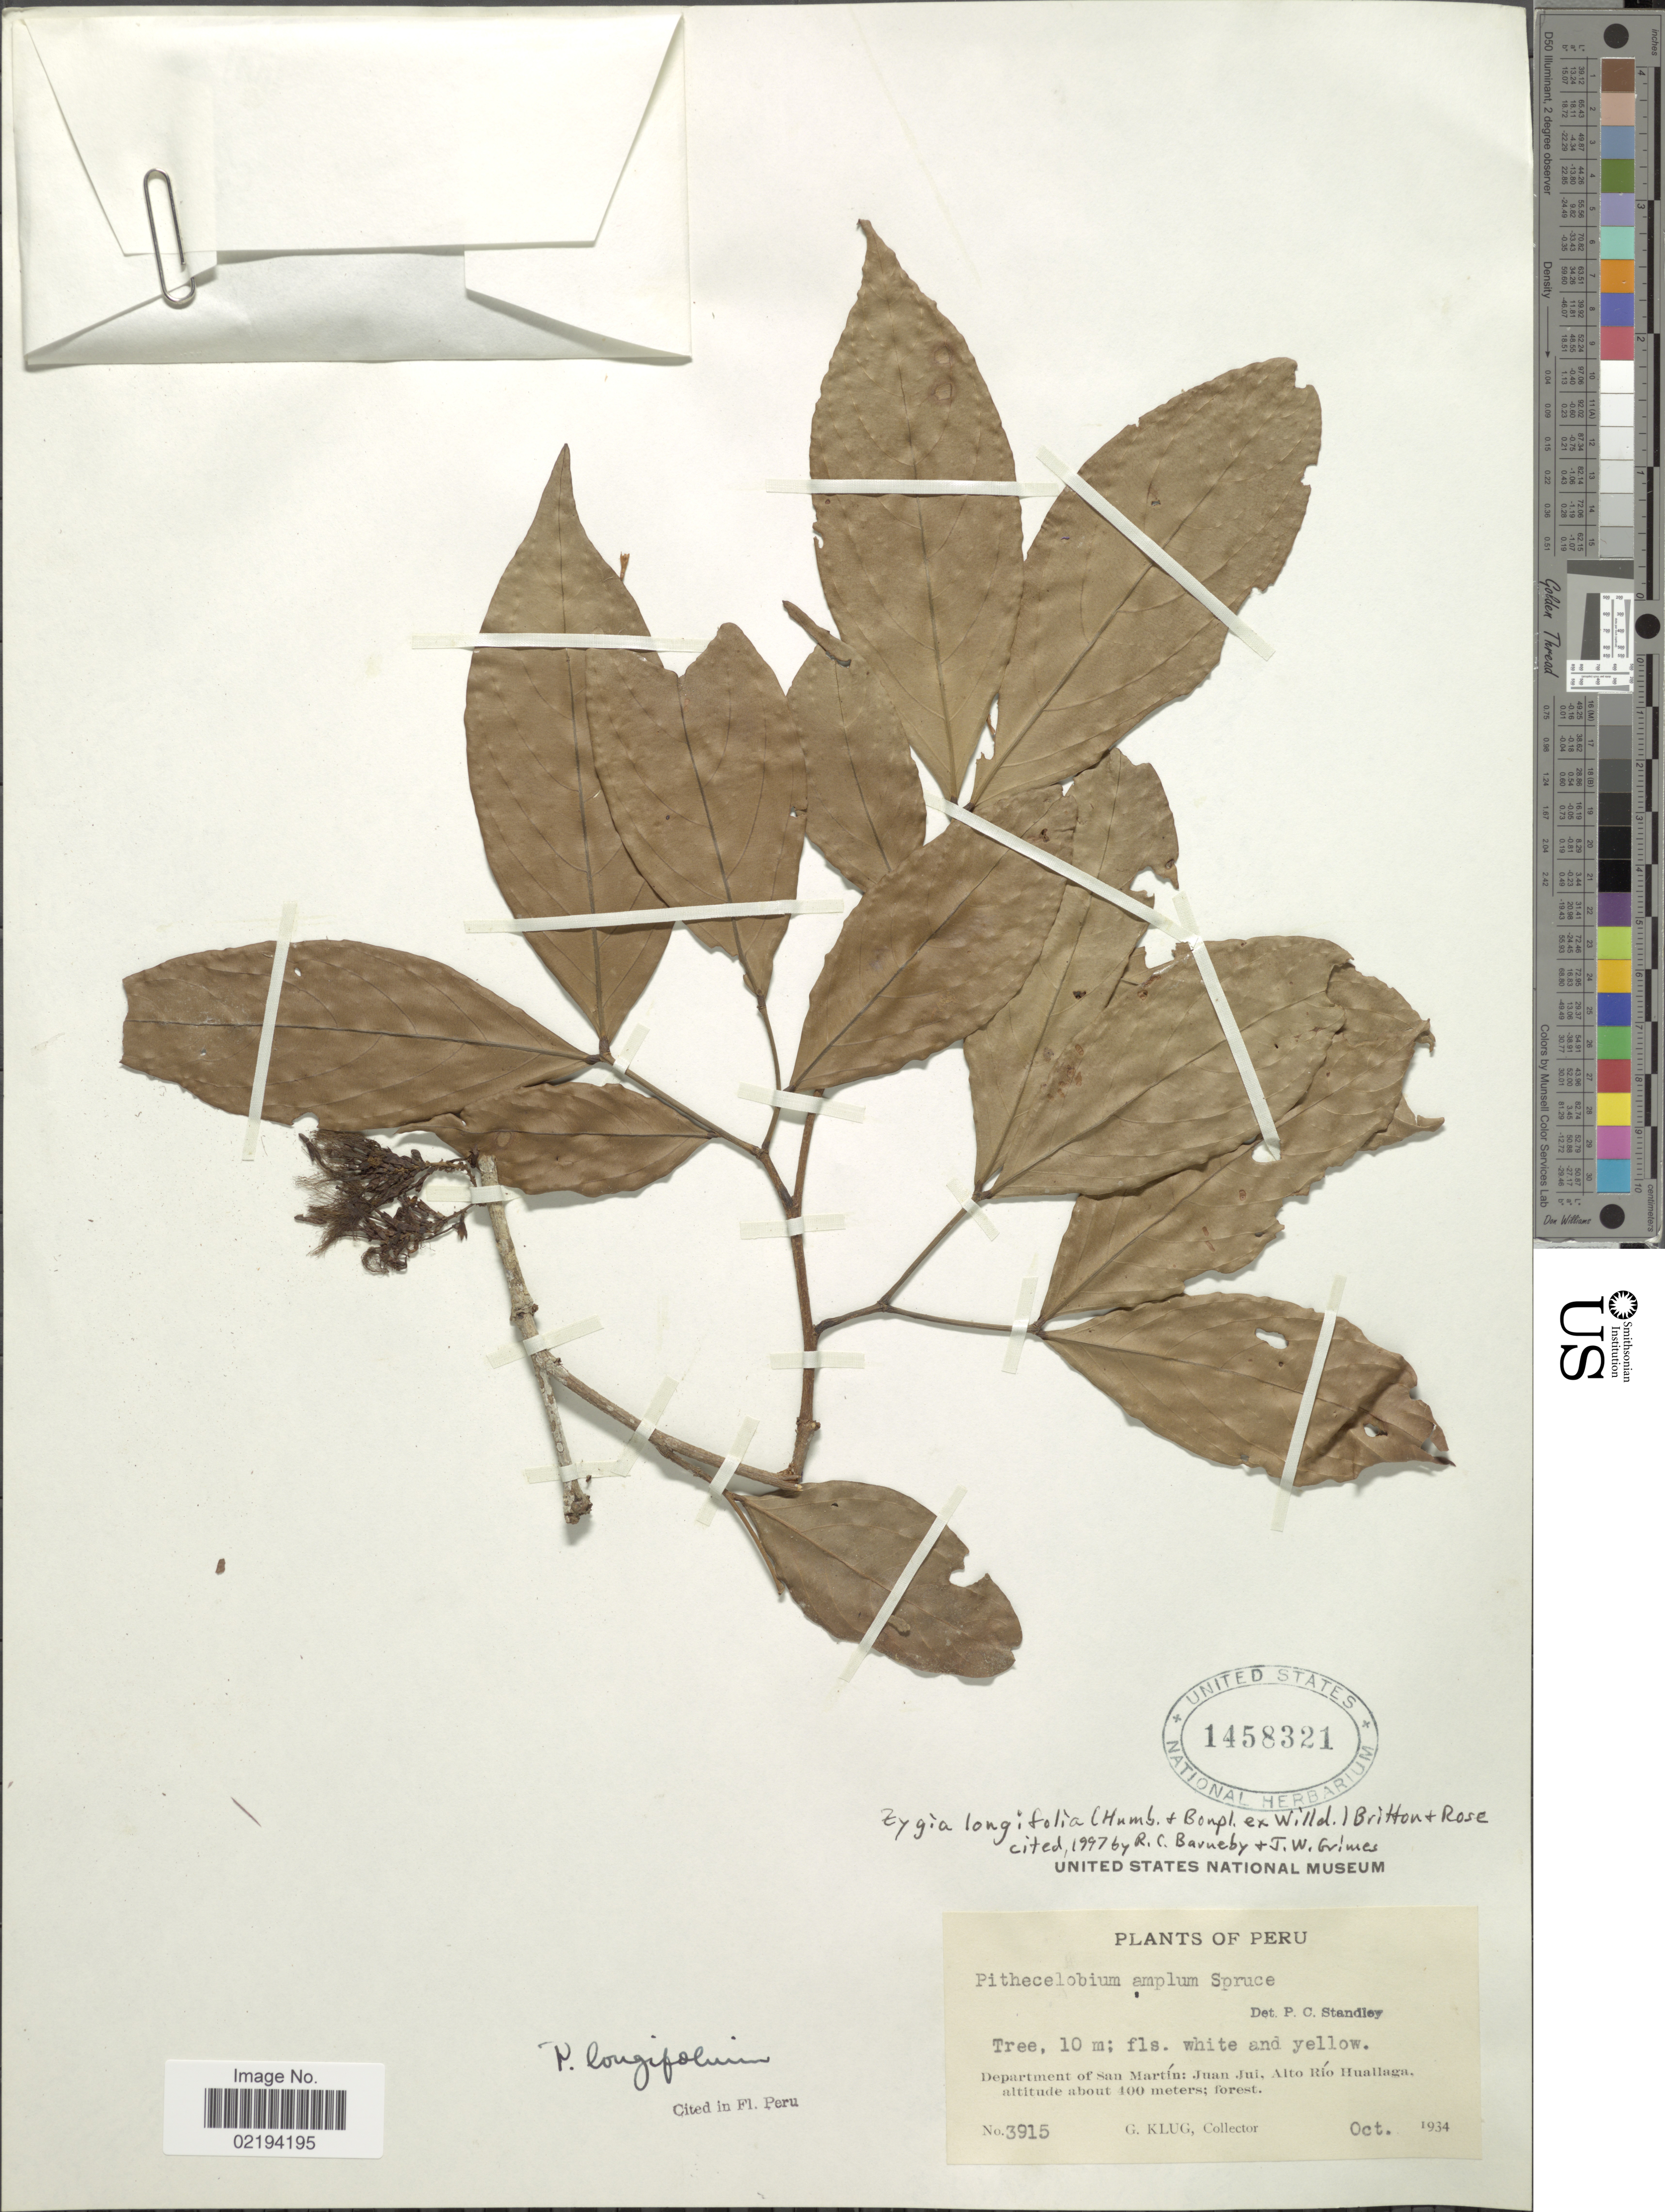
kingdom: Plantae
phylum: Tracheophyta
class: Magnoliopsida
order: Fabales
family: Fabaceae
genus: Zygia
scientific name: Zygia longifolia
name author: (Willd.) Britton & Rose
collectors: G. Klug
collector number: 3915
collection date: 1934-10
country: Peru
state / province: San Martín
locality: Department of San Martín: Juan Jui, Alto Río Huallaga; forest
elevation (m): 400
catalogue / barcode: US 1458321